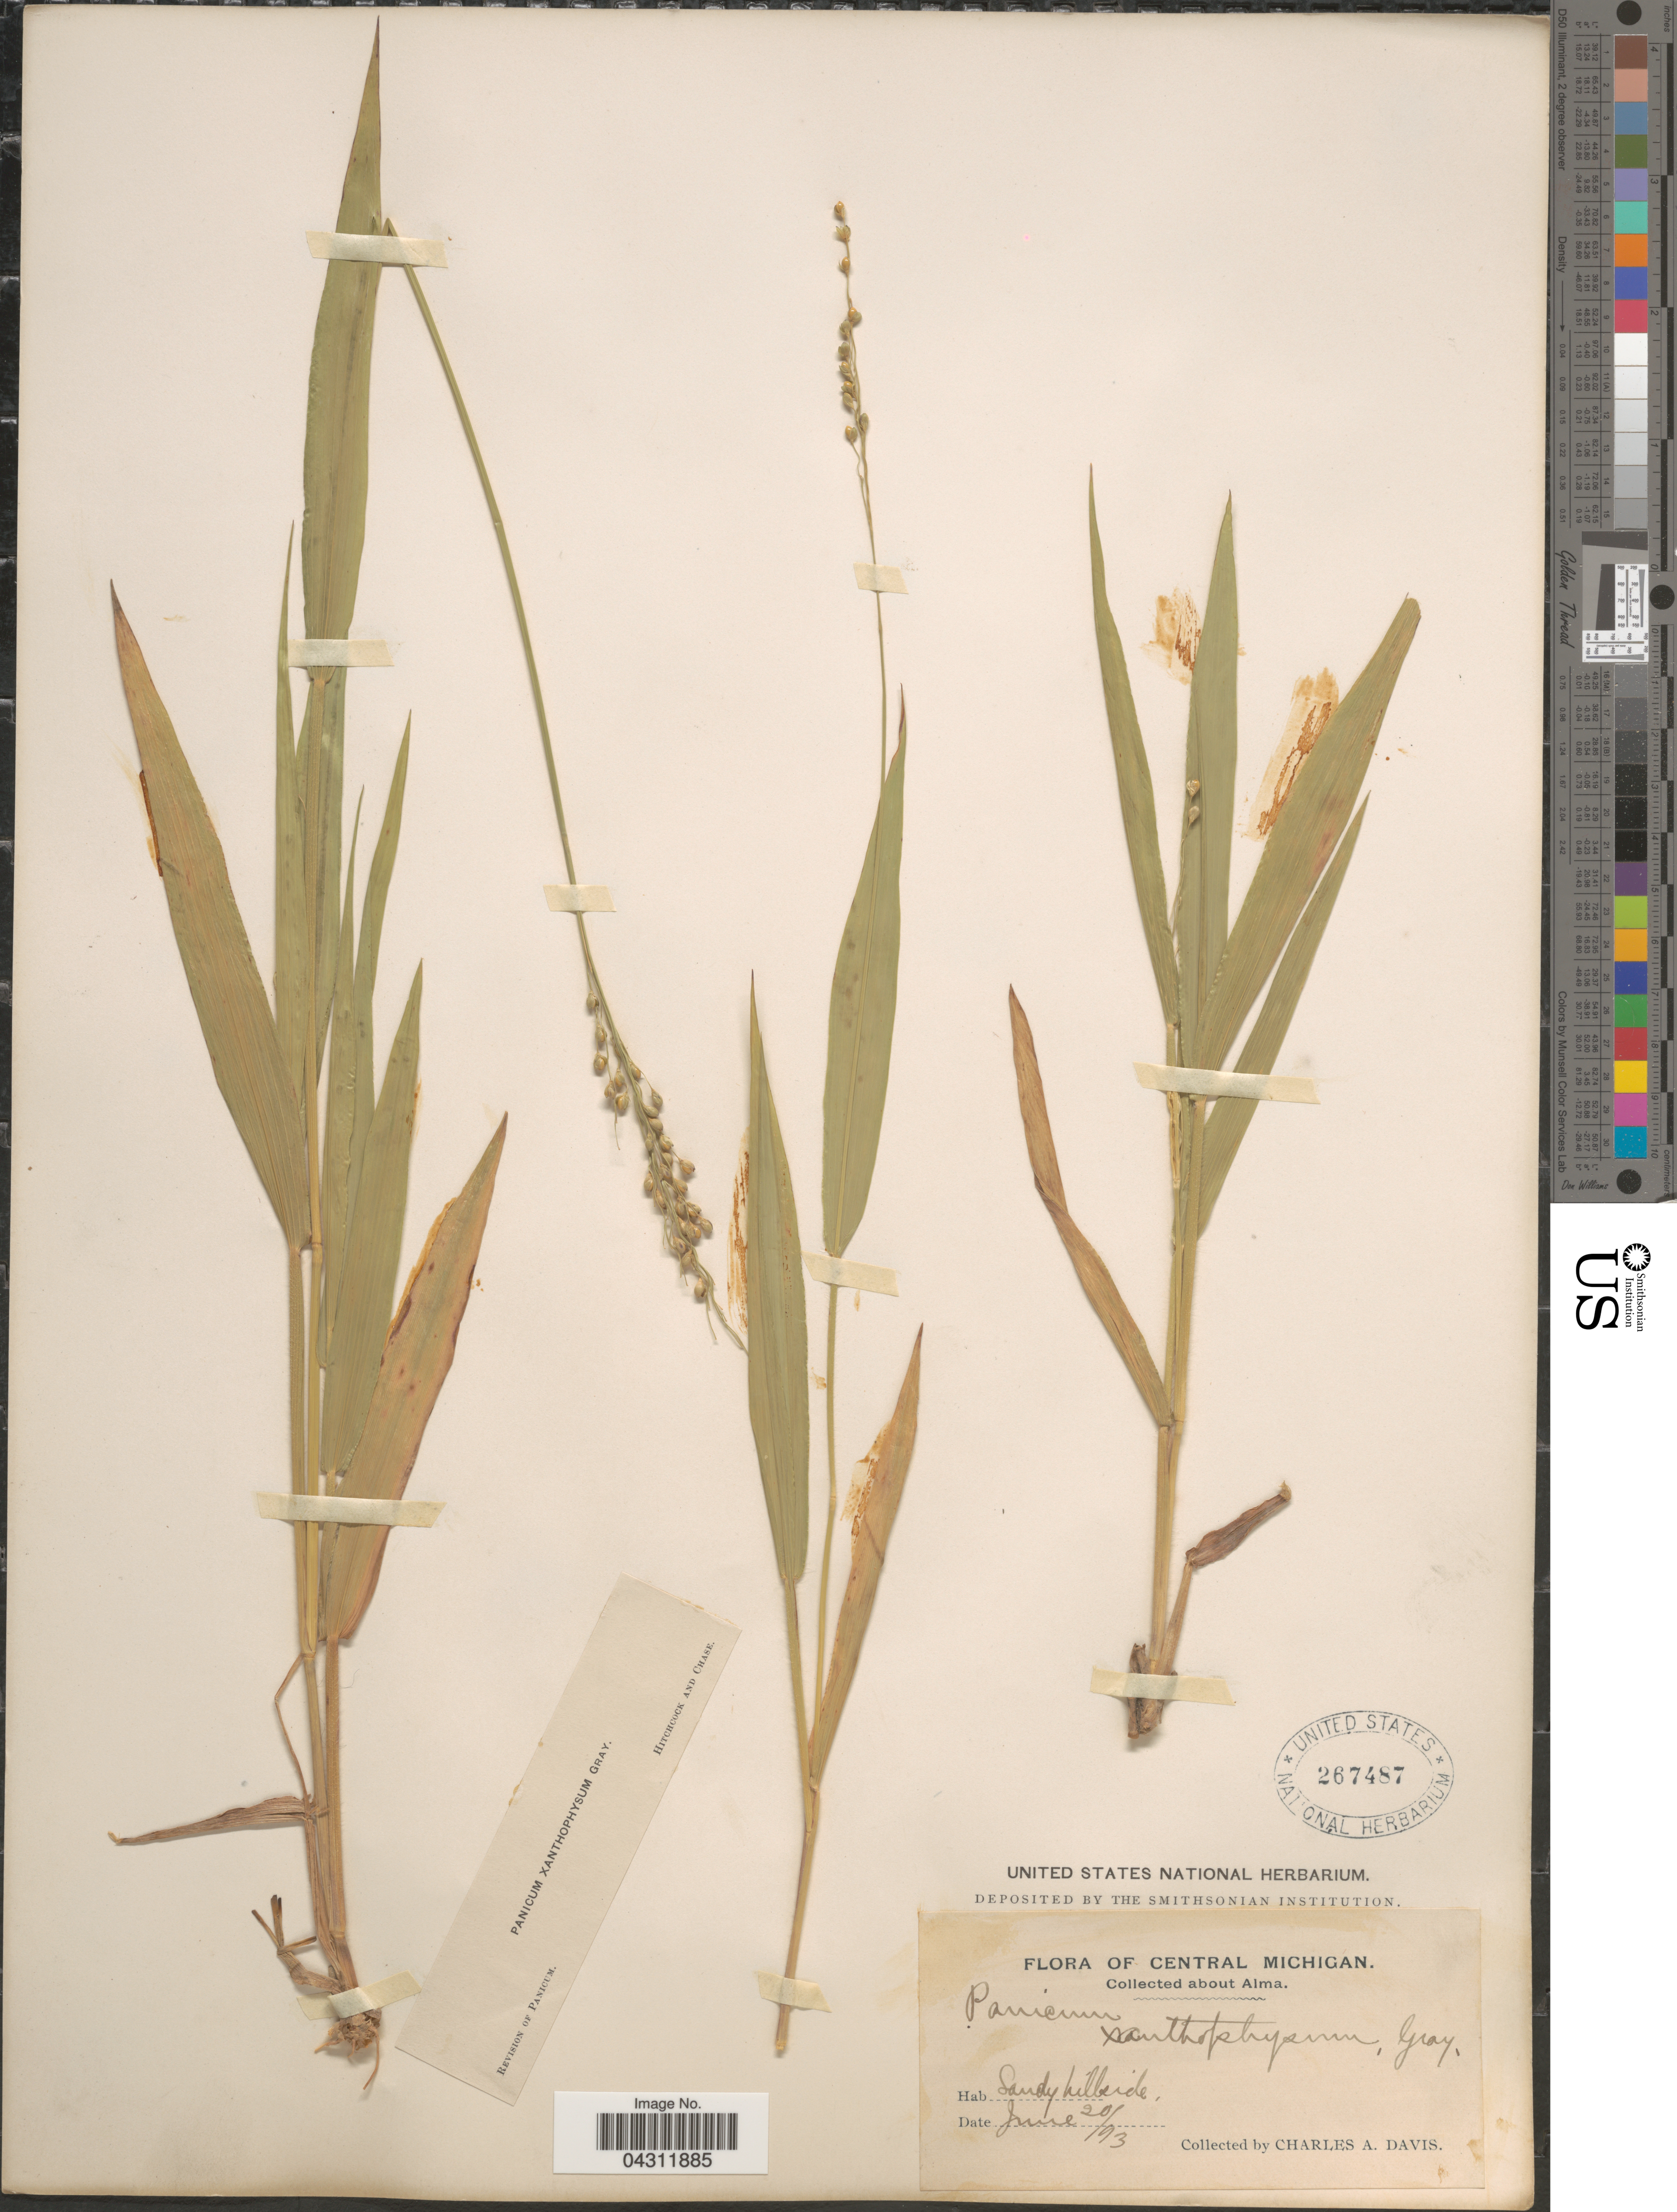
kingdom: Plantae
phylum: Tracheophyta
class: Liliopsida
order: Poales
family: Poaceae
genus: Dichanthelium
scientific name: Dichanthelium xanthophysum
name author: (A. Gray) Freckmann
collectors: C. Davis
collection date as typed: Transcribed d/m/y: 20/6/93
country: United States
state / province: Michigan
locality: Central Michigan. About Alma.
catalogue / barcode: US 267487